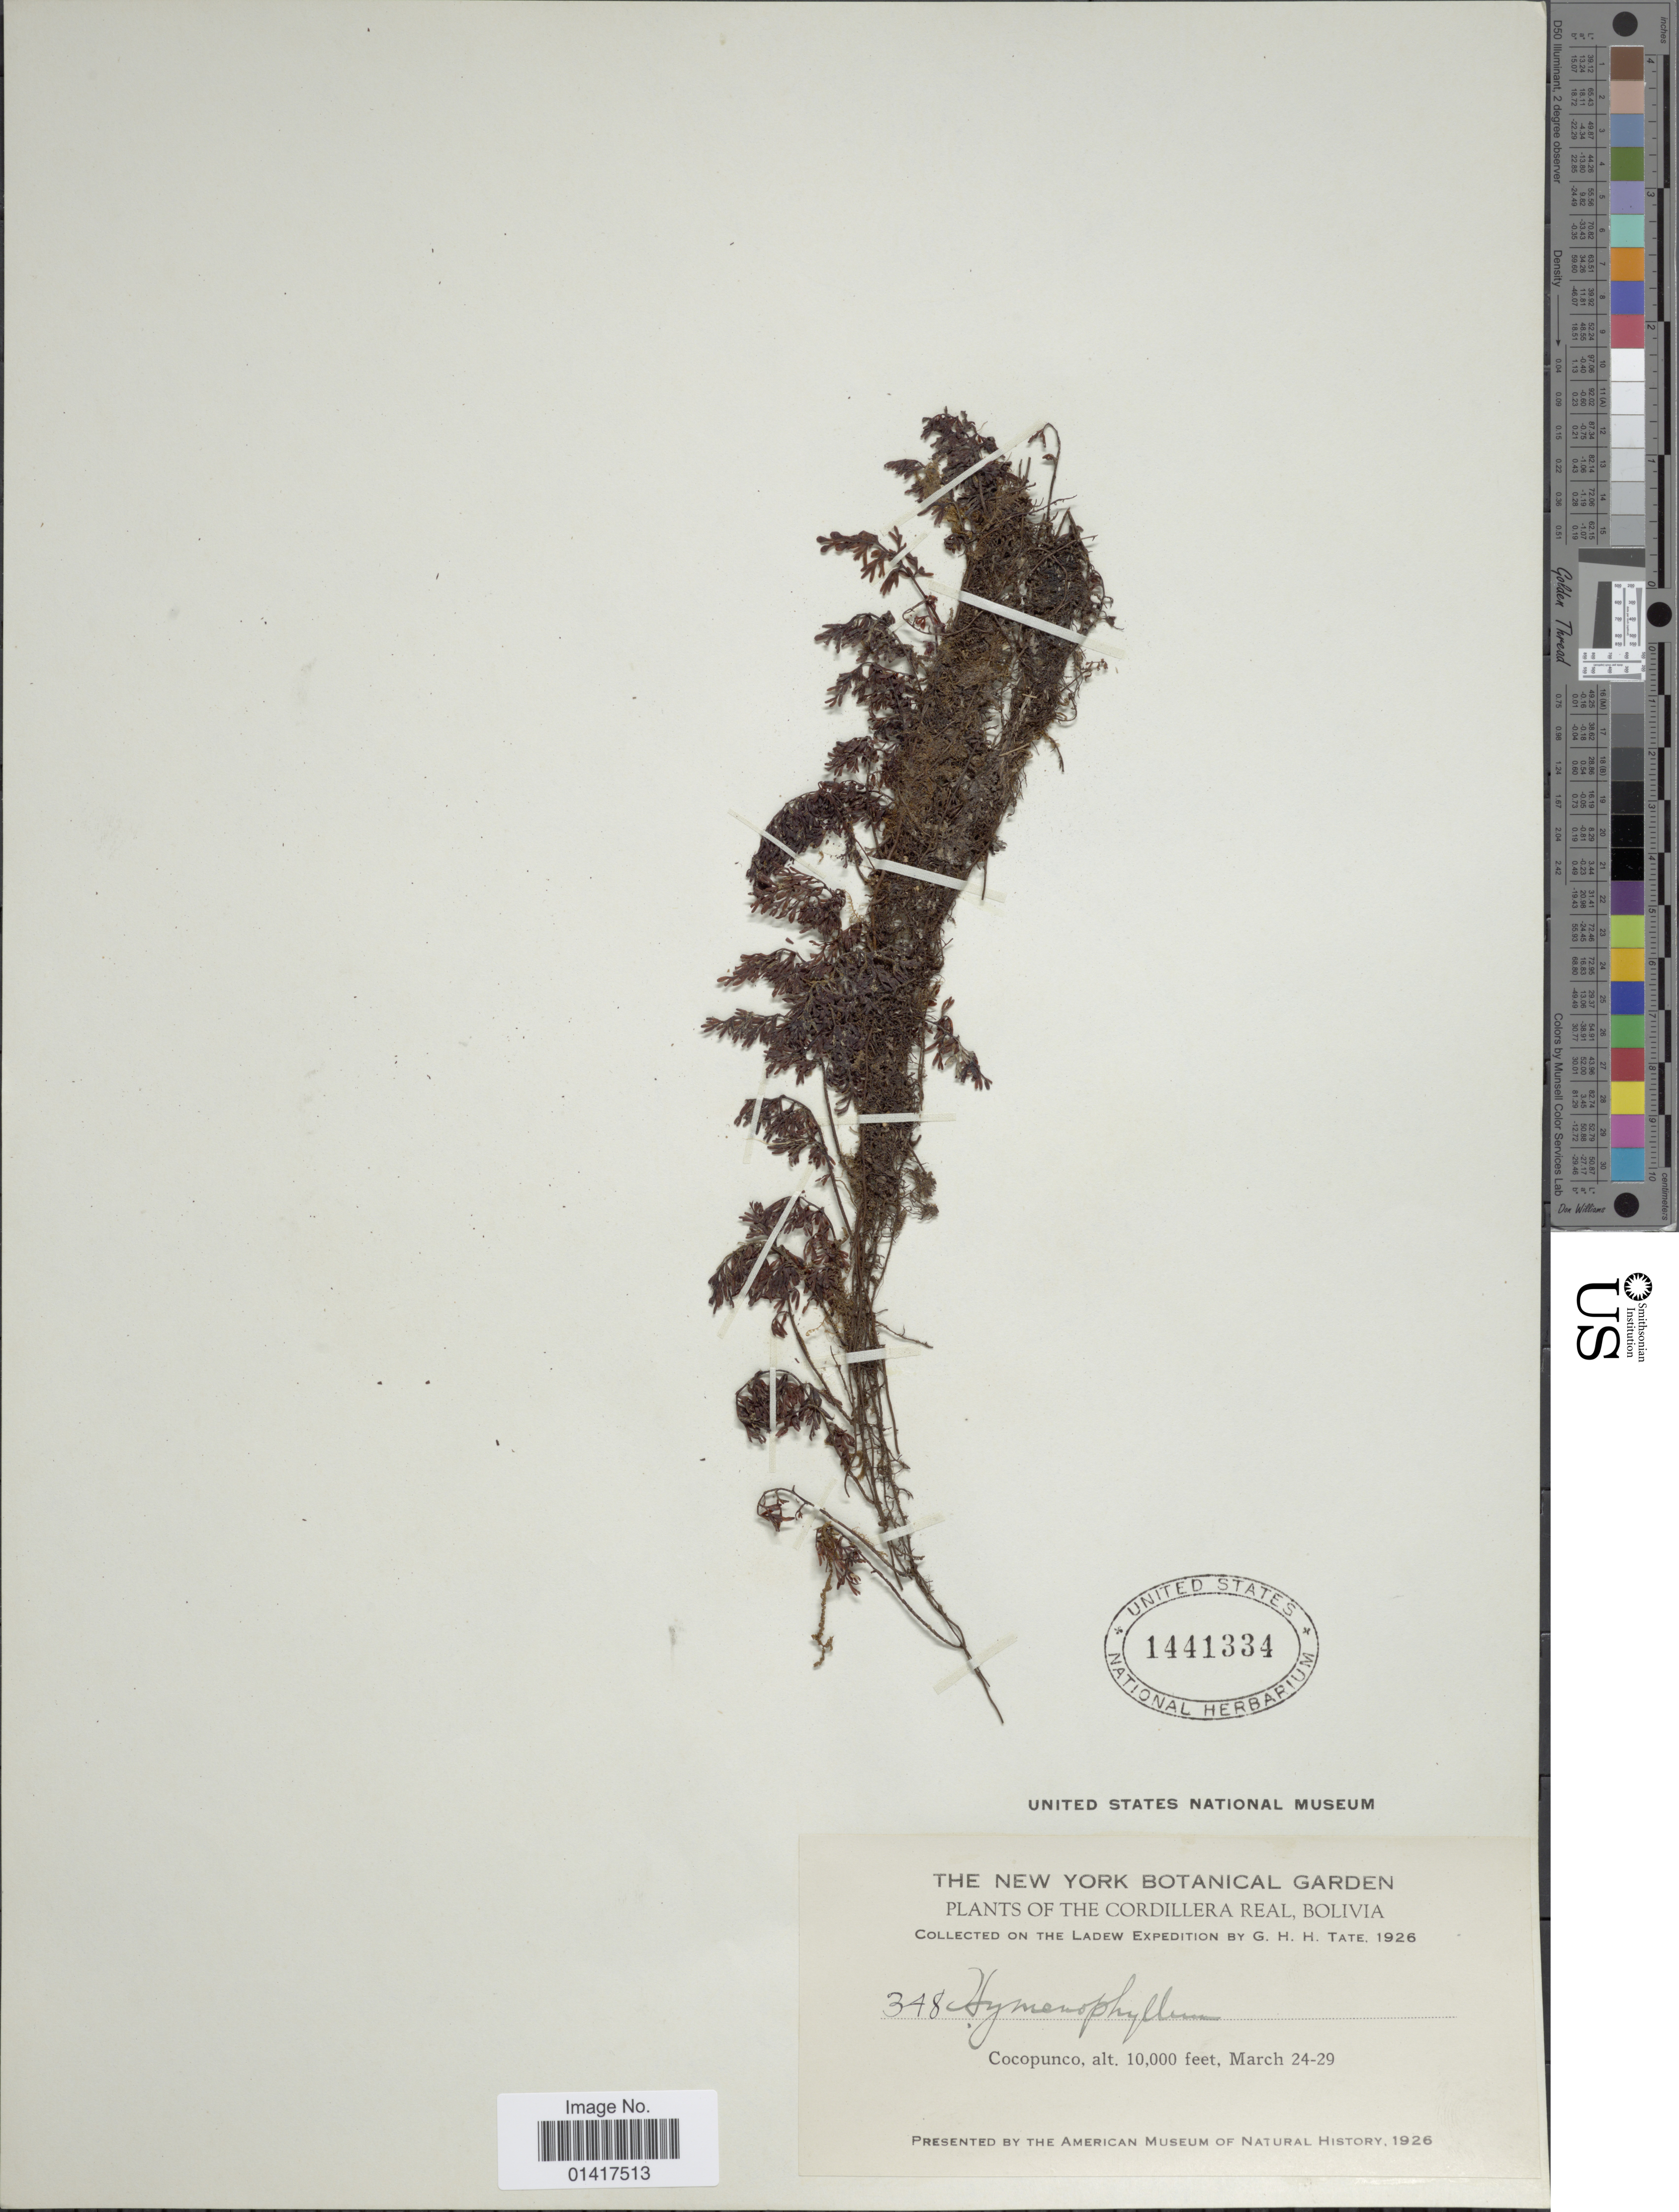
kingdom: Plantae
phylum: Tracheophyta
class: Polypodiopsida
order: Hymenophyllales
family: Hymenophyllaceae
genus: Hymenophyllum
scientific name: Hymenophyllum sp.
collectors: G. Tate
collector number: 348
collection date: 1926-03-24/1926-03-29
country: Bolivia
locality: The Cordillera Real. Cocopunco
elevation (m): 3048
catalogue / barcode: US 1441334